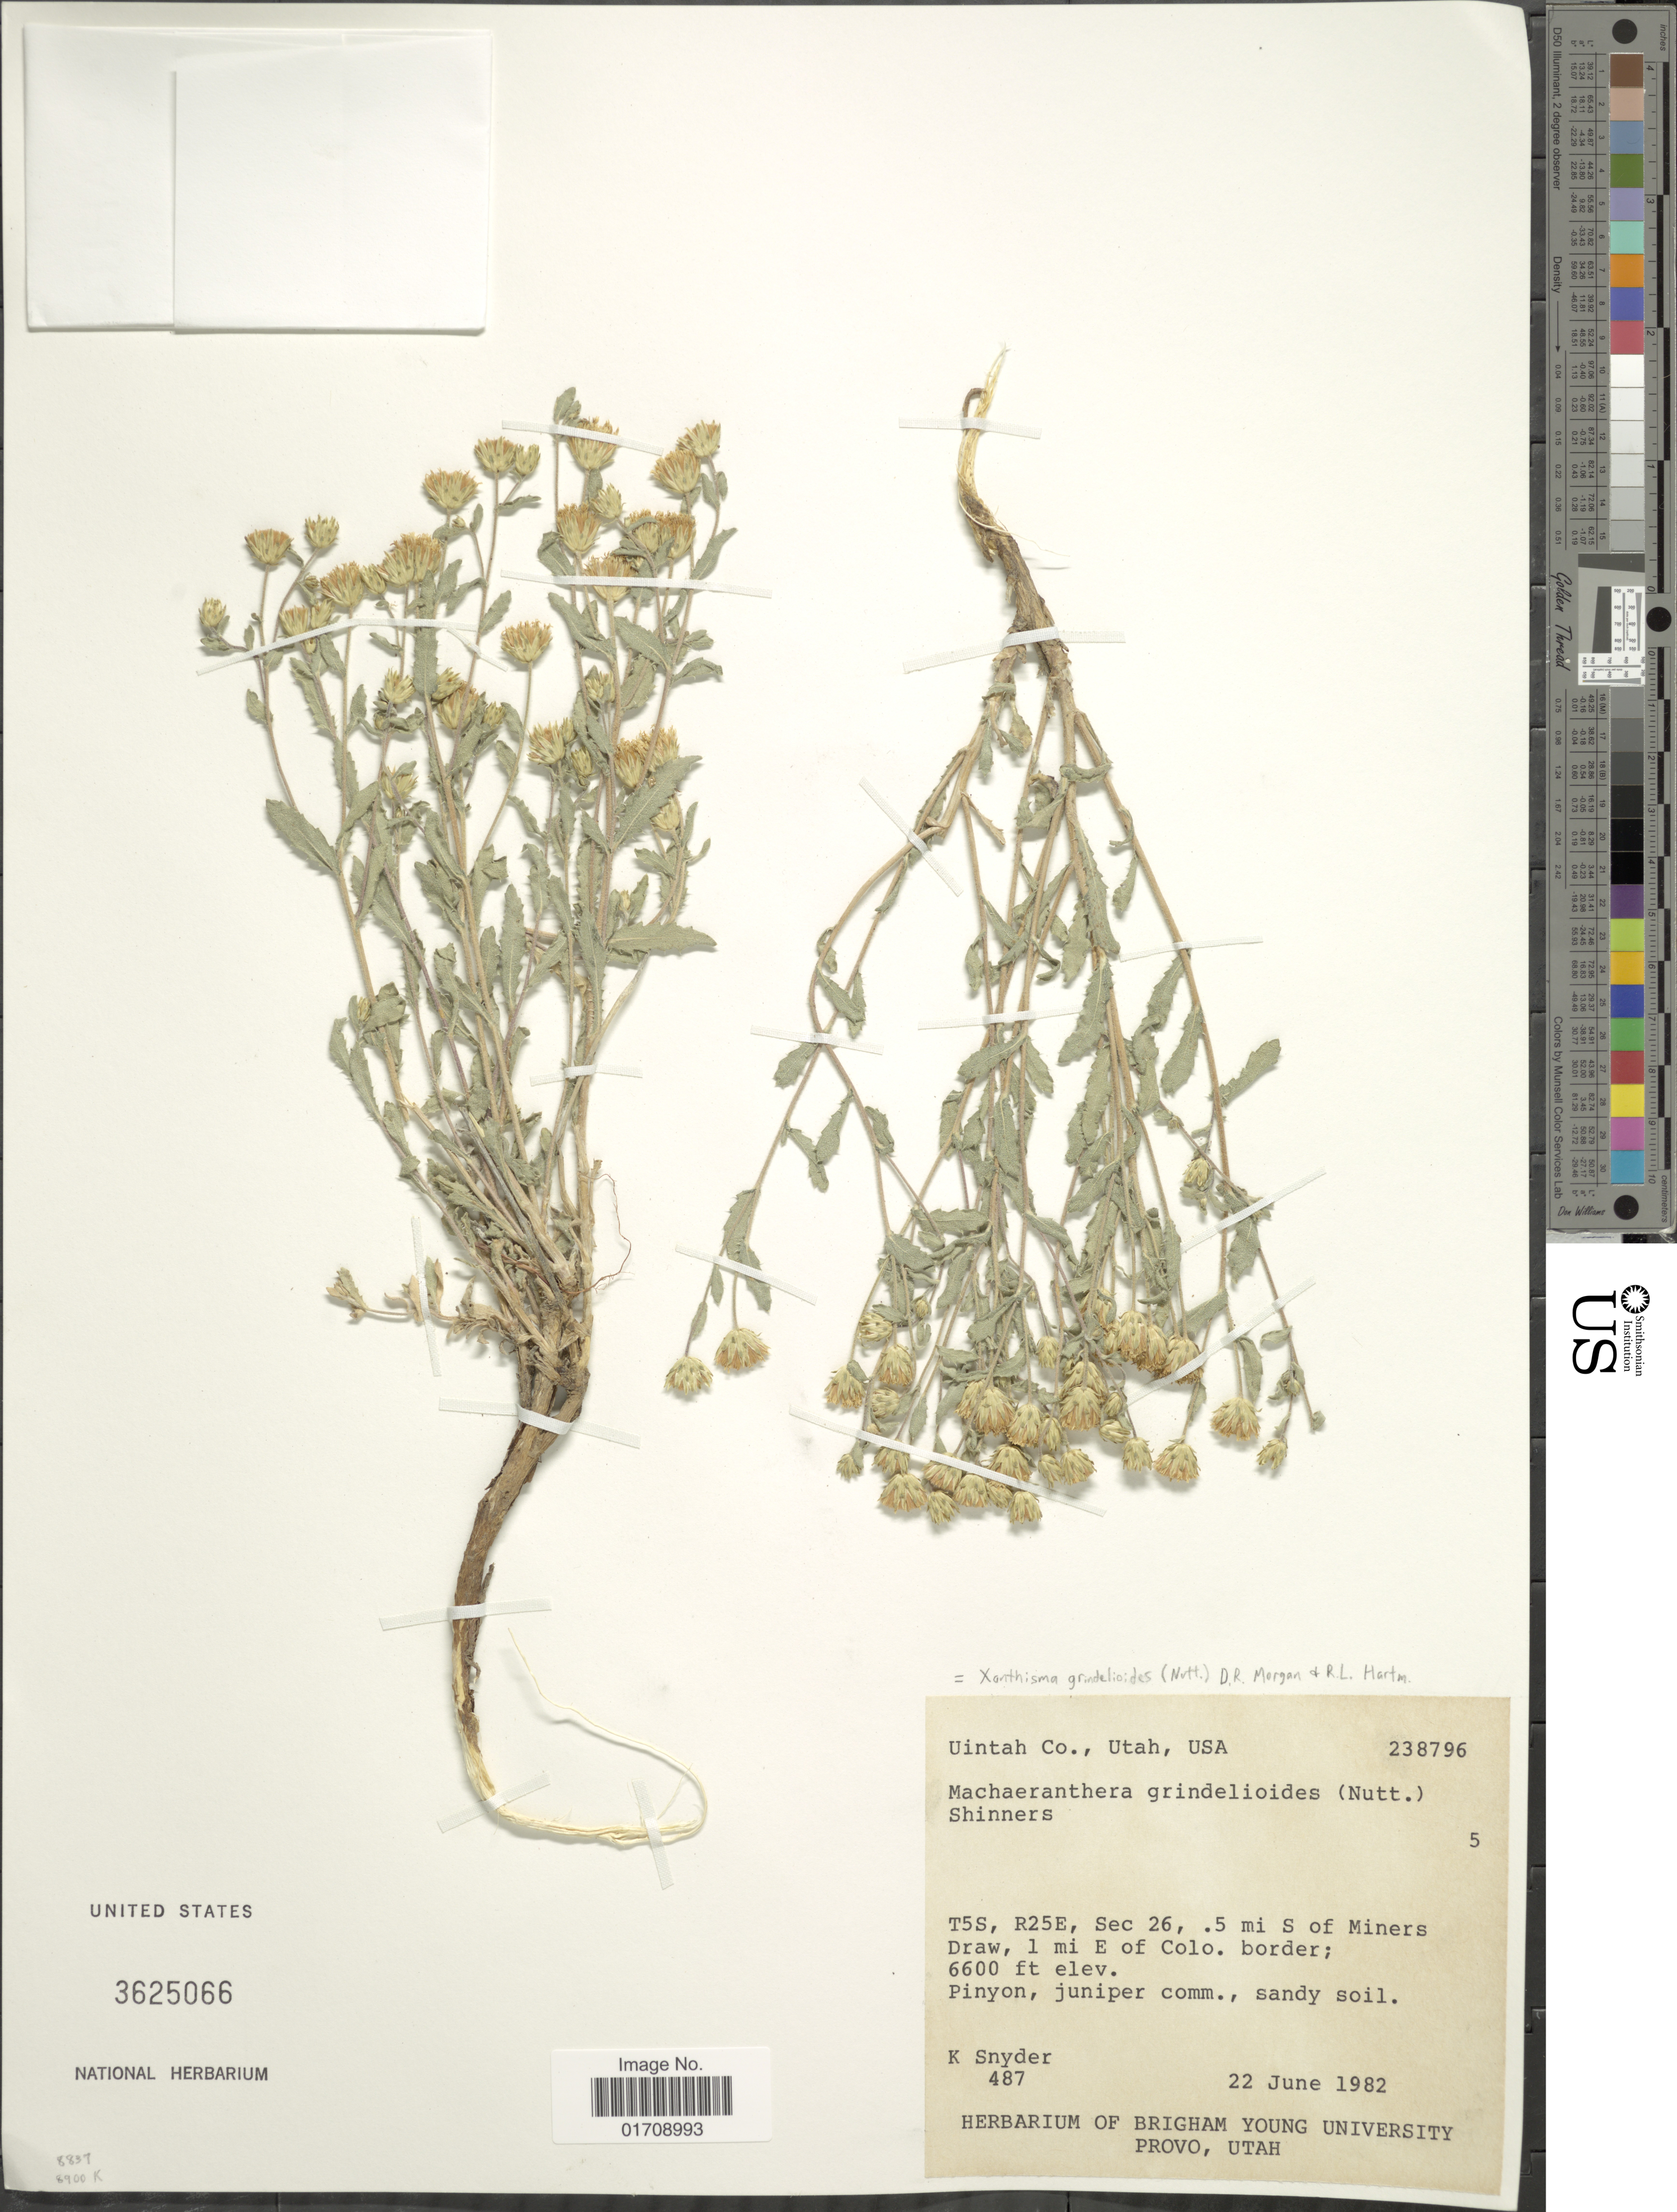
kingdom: Plantae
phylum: Tracheophyta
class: Magnoliopsida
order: Asterales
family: Asteraceae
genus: Machaeranthera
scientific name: Machaeranthera grindelioides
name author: (Nutt.) Shinners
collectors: K. Snyder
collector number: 487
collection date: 1982-06-22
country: United States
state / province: Utah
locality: Uintah Co., T5S, R25E, Sec26, .5 mi S of Miners Draw, 1 mi E of Colo. border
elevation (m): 2012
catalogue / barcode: US 3625066